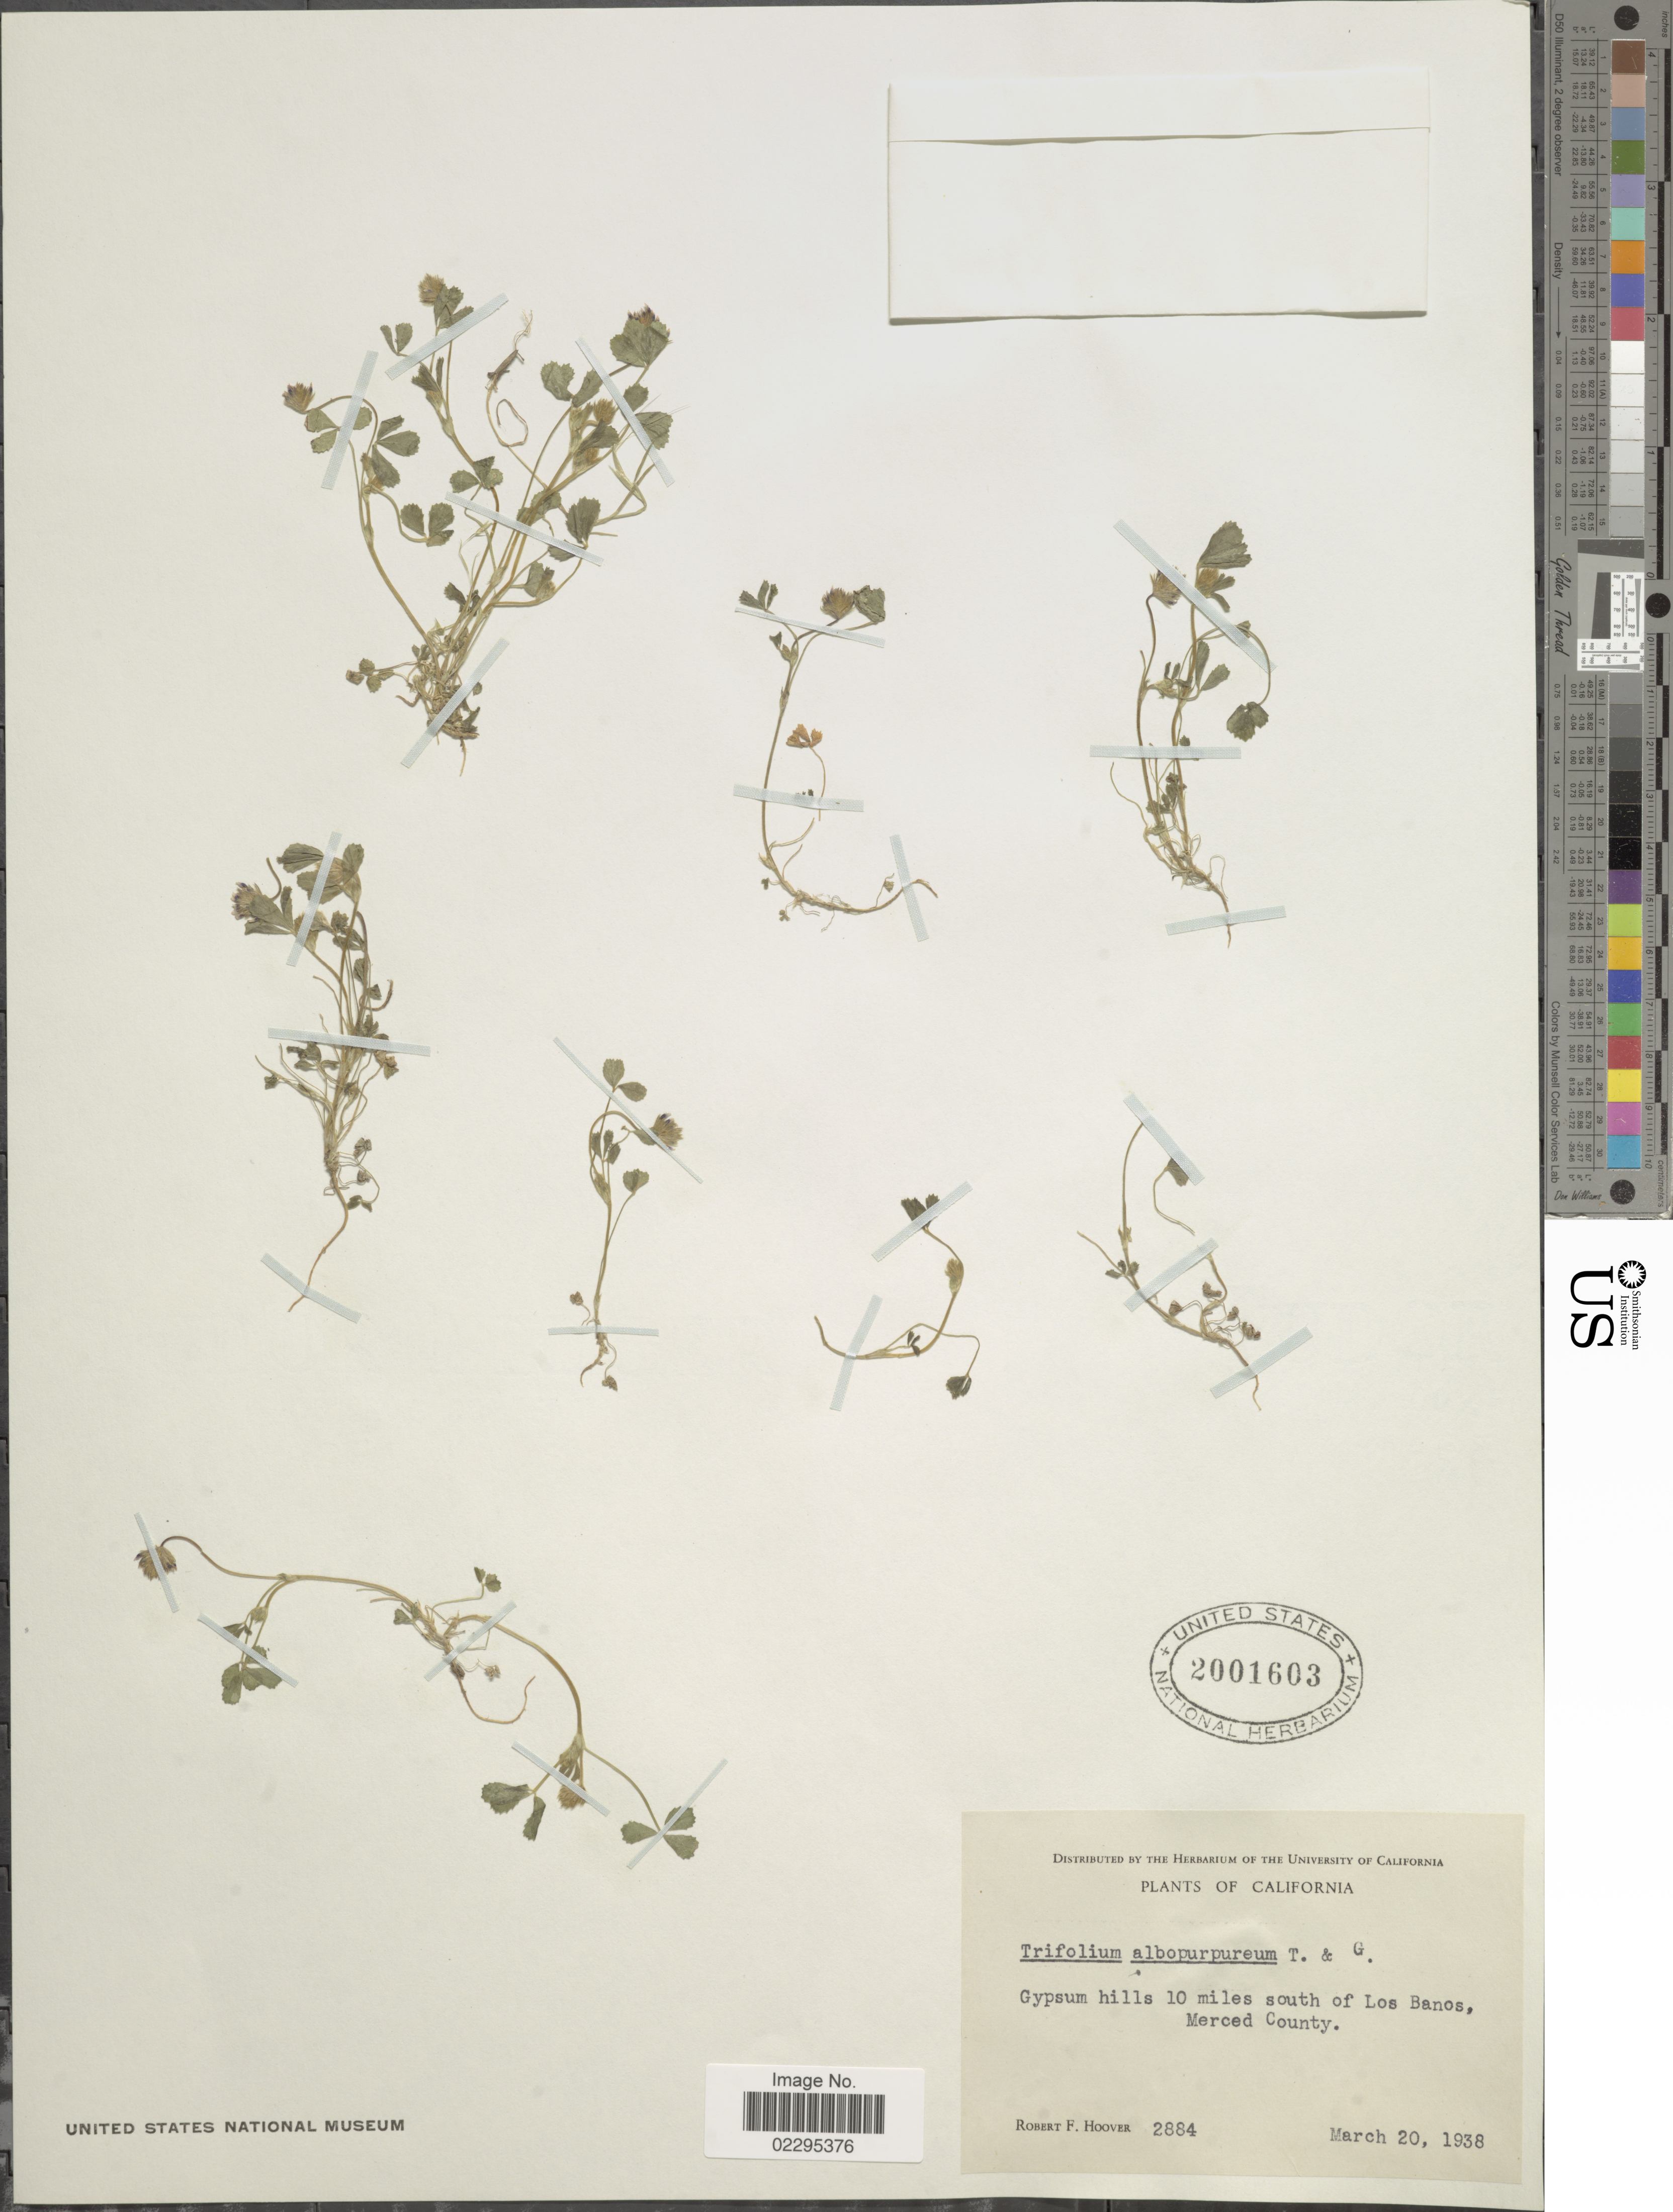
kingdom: Plantae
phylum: Tracheophyta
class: Magnoliopsida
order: Fabales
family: Fabaceae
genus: Trifolium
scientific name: Trifolium albopurpureum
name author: Torr. & A. Gray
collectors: R. F. Hoover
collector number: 2884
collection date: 1938-03-20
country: United States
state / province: California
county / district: Merced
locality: California, Gypsum hills 10 miles south of Los Banos , Merced County.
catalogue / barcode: US 2001603